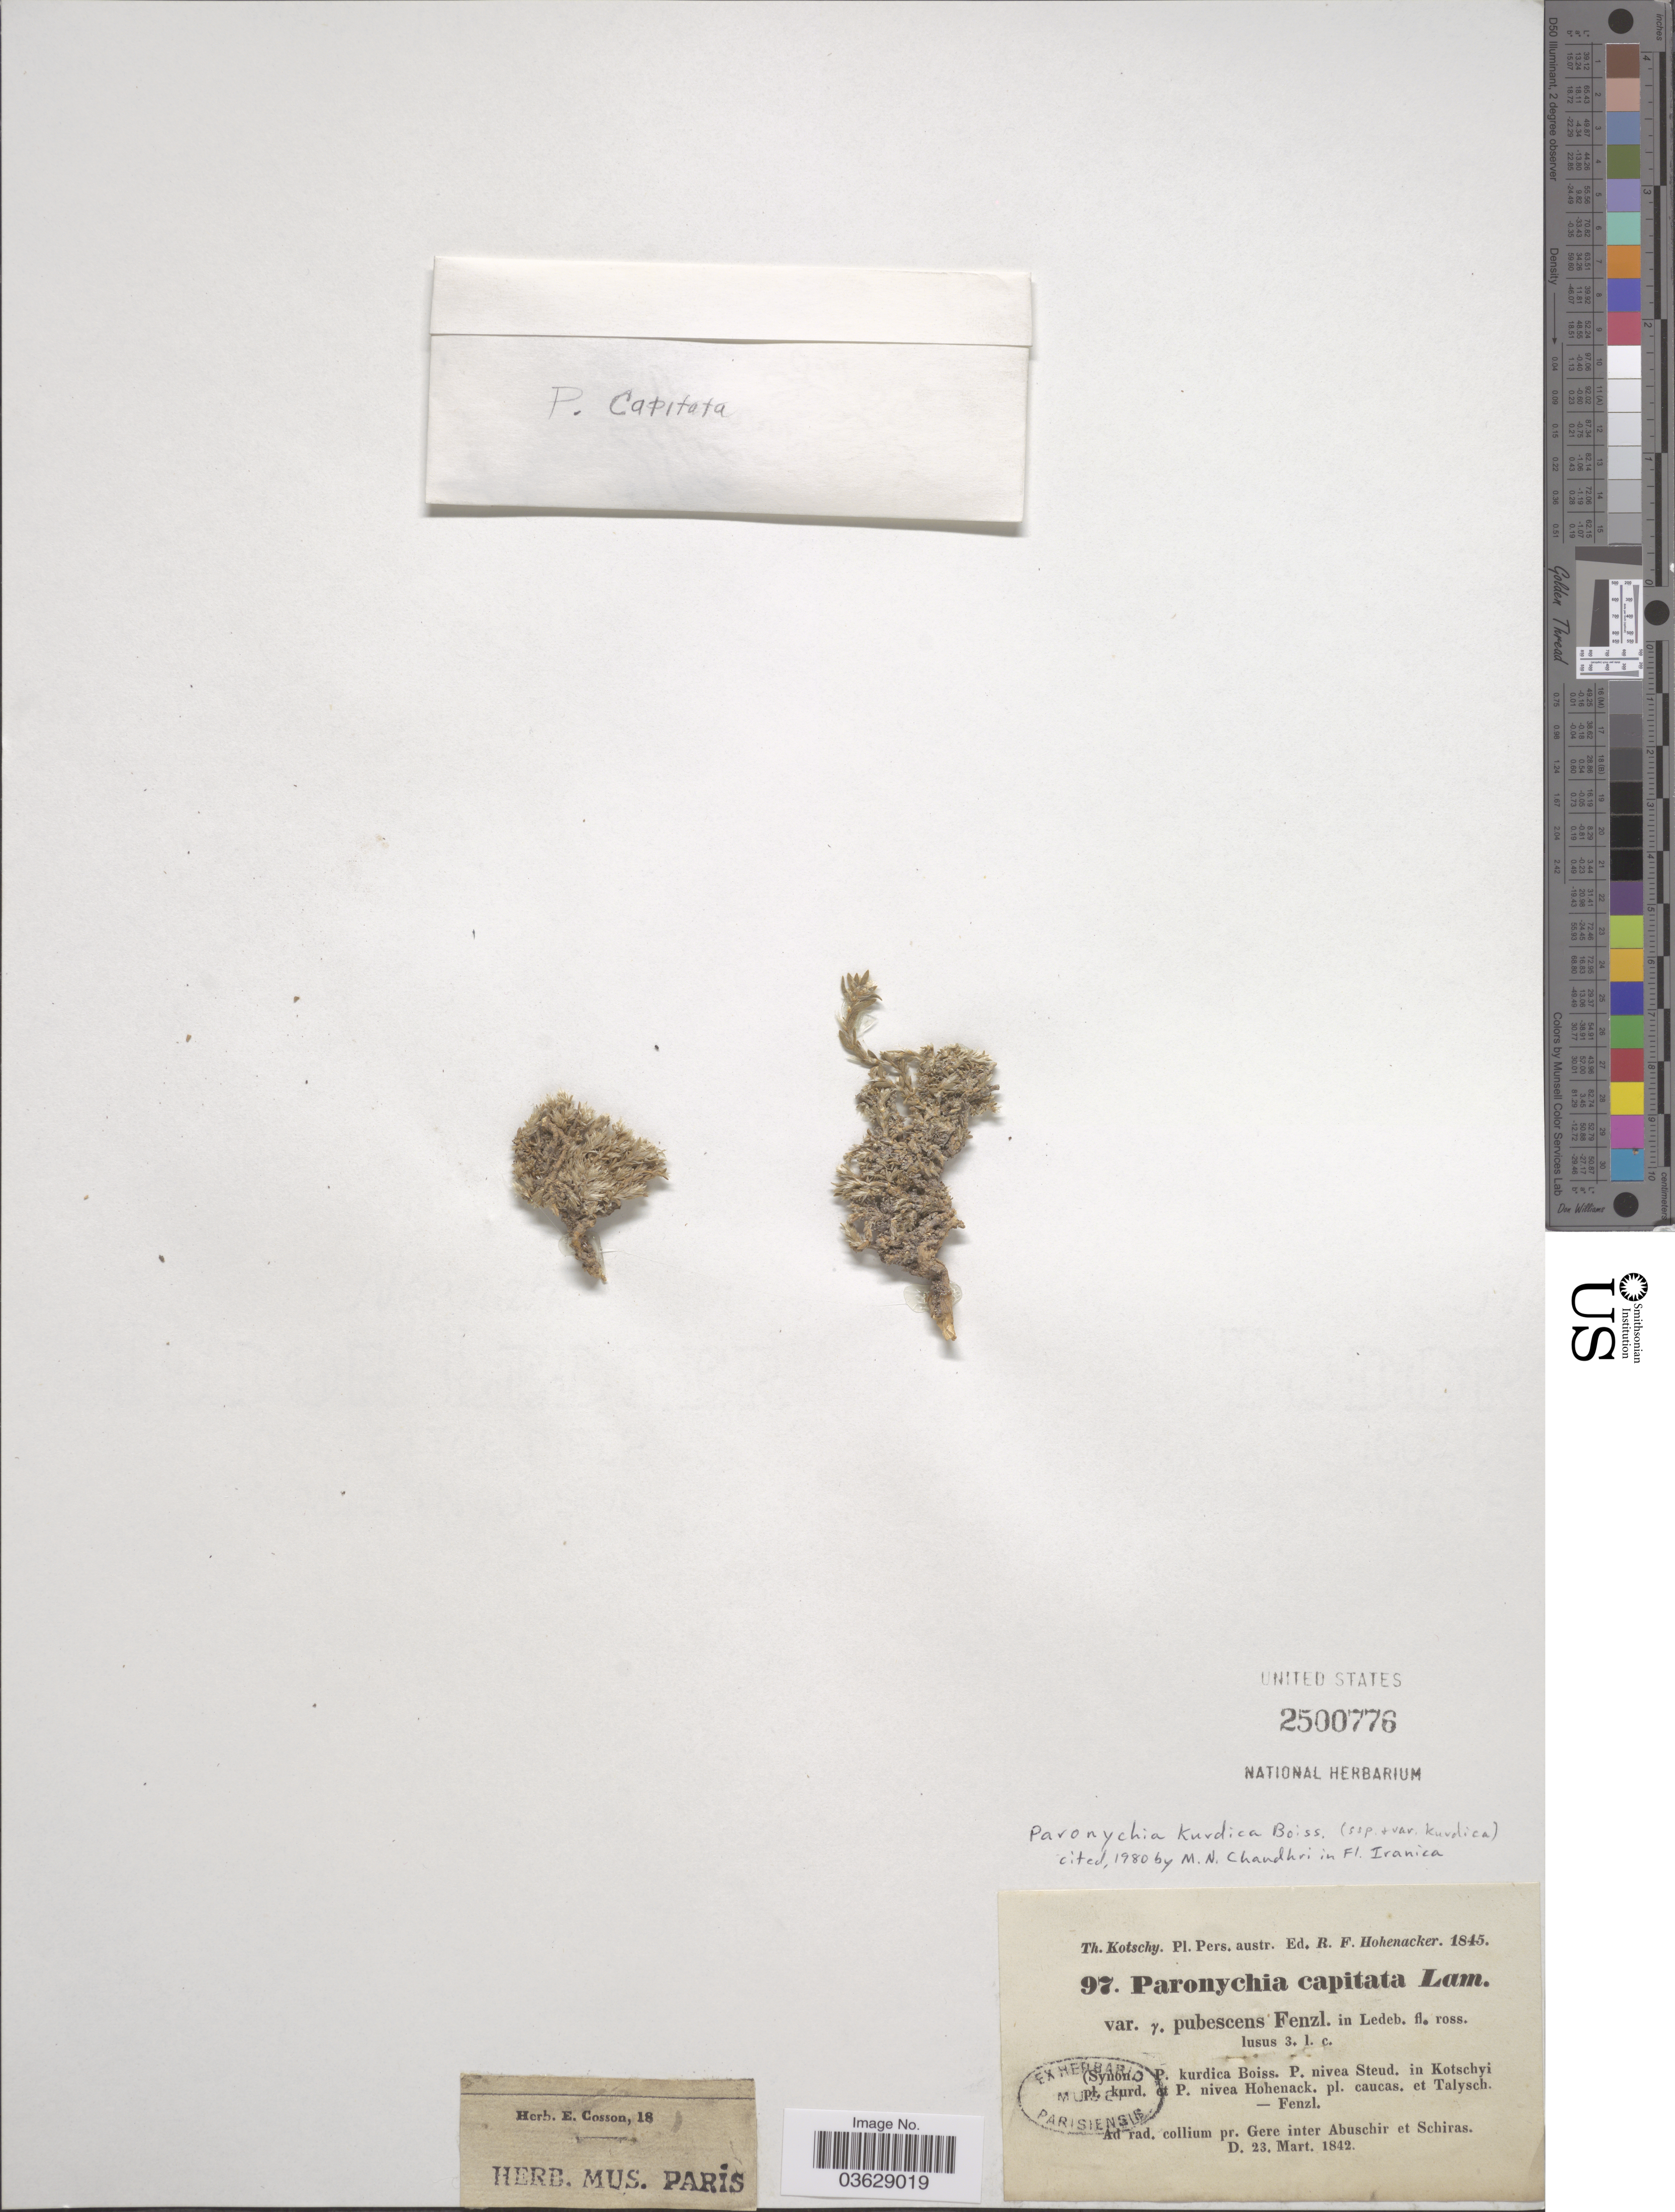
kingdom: Plantae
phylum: Tracheophyta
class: Magnoliopsida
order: Caryophyllales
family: Caryophyllaceae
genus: Paronychia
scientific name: Paronychia kurdica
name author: Boiss.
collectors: K. G. Kotschy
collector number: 97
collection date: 1842-03-23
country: Iran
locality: Pers. austr. Ad rad. collium pr. Gere inter Abuschir et Schiras.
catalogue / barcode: US 2500776